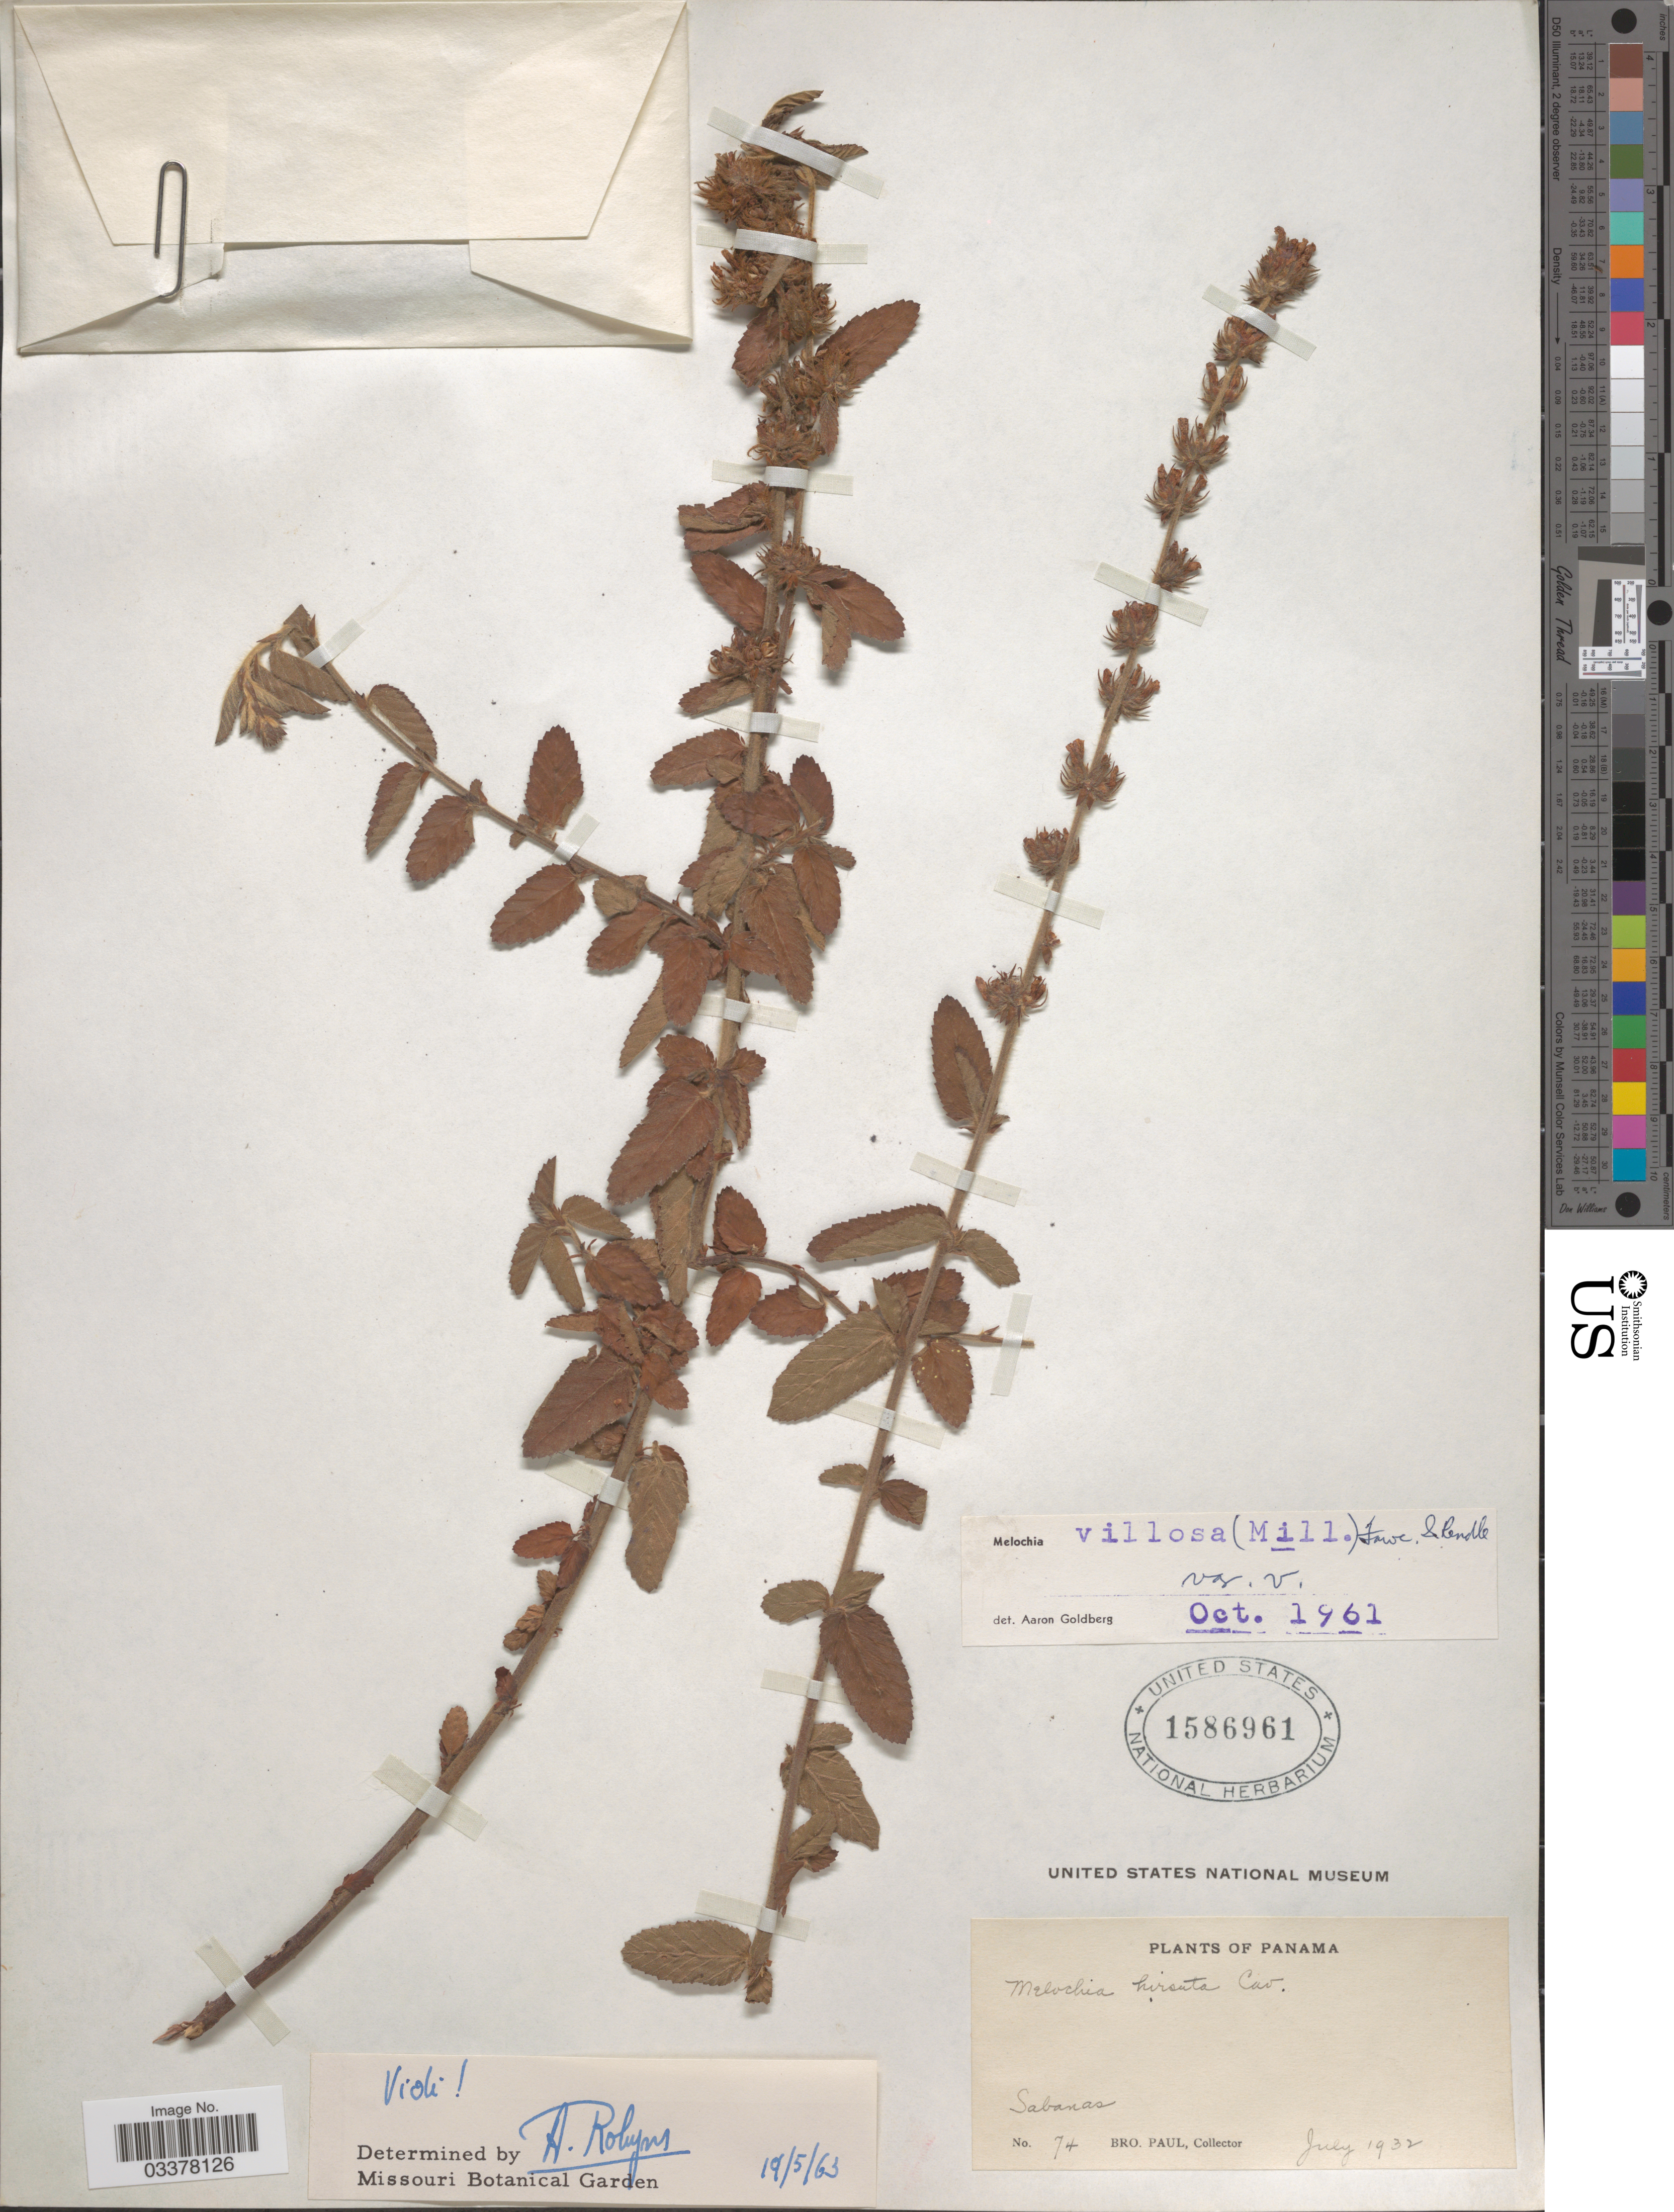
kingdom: Plantae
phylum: Tracheophyta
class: Magnoliopsida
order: Malvales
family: Malvaceae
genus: Melochia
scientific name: Melochia spicata var. spicata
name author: (L.) Fryxell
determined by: Dorr, L. J., (BOT), Smithsonian Institution - National Museum of Natural History (UNITED STATES)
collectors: B. Paul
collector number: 74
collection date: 1932-07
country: Panama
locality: Sabanas.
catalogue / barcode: US 1586961